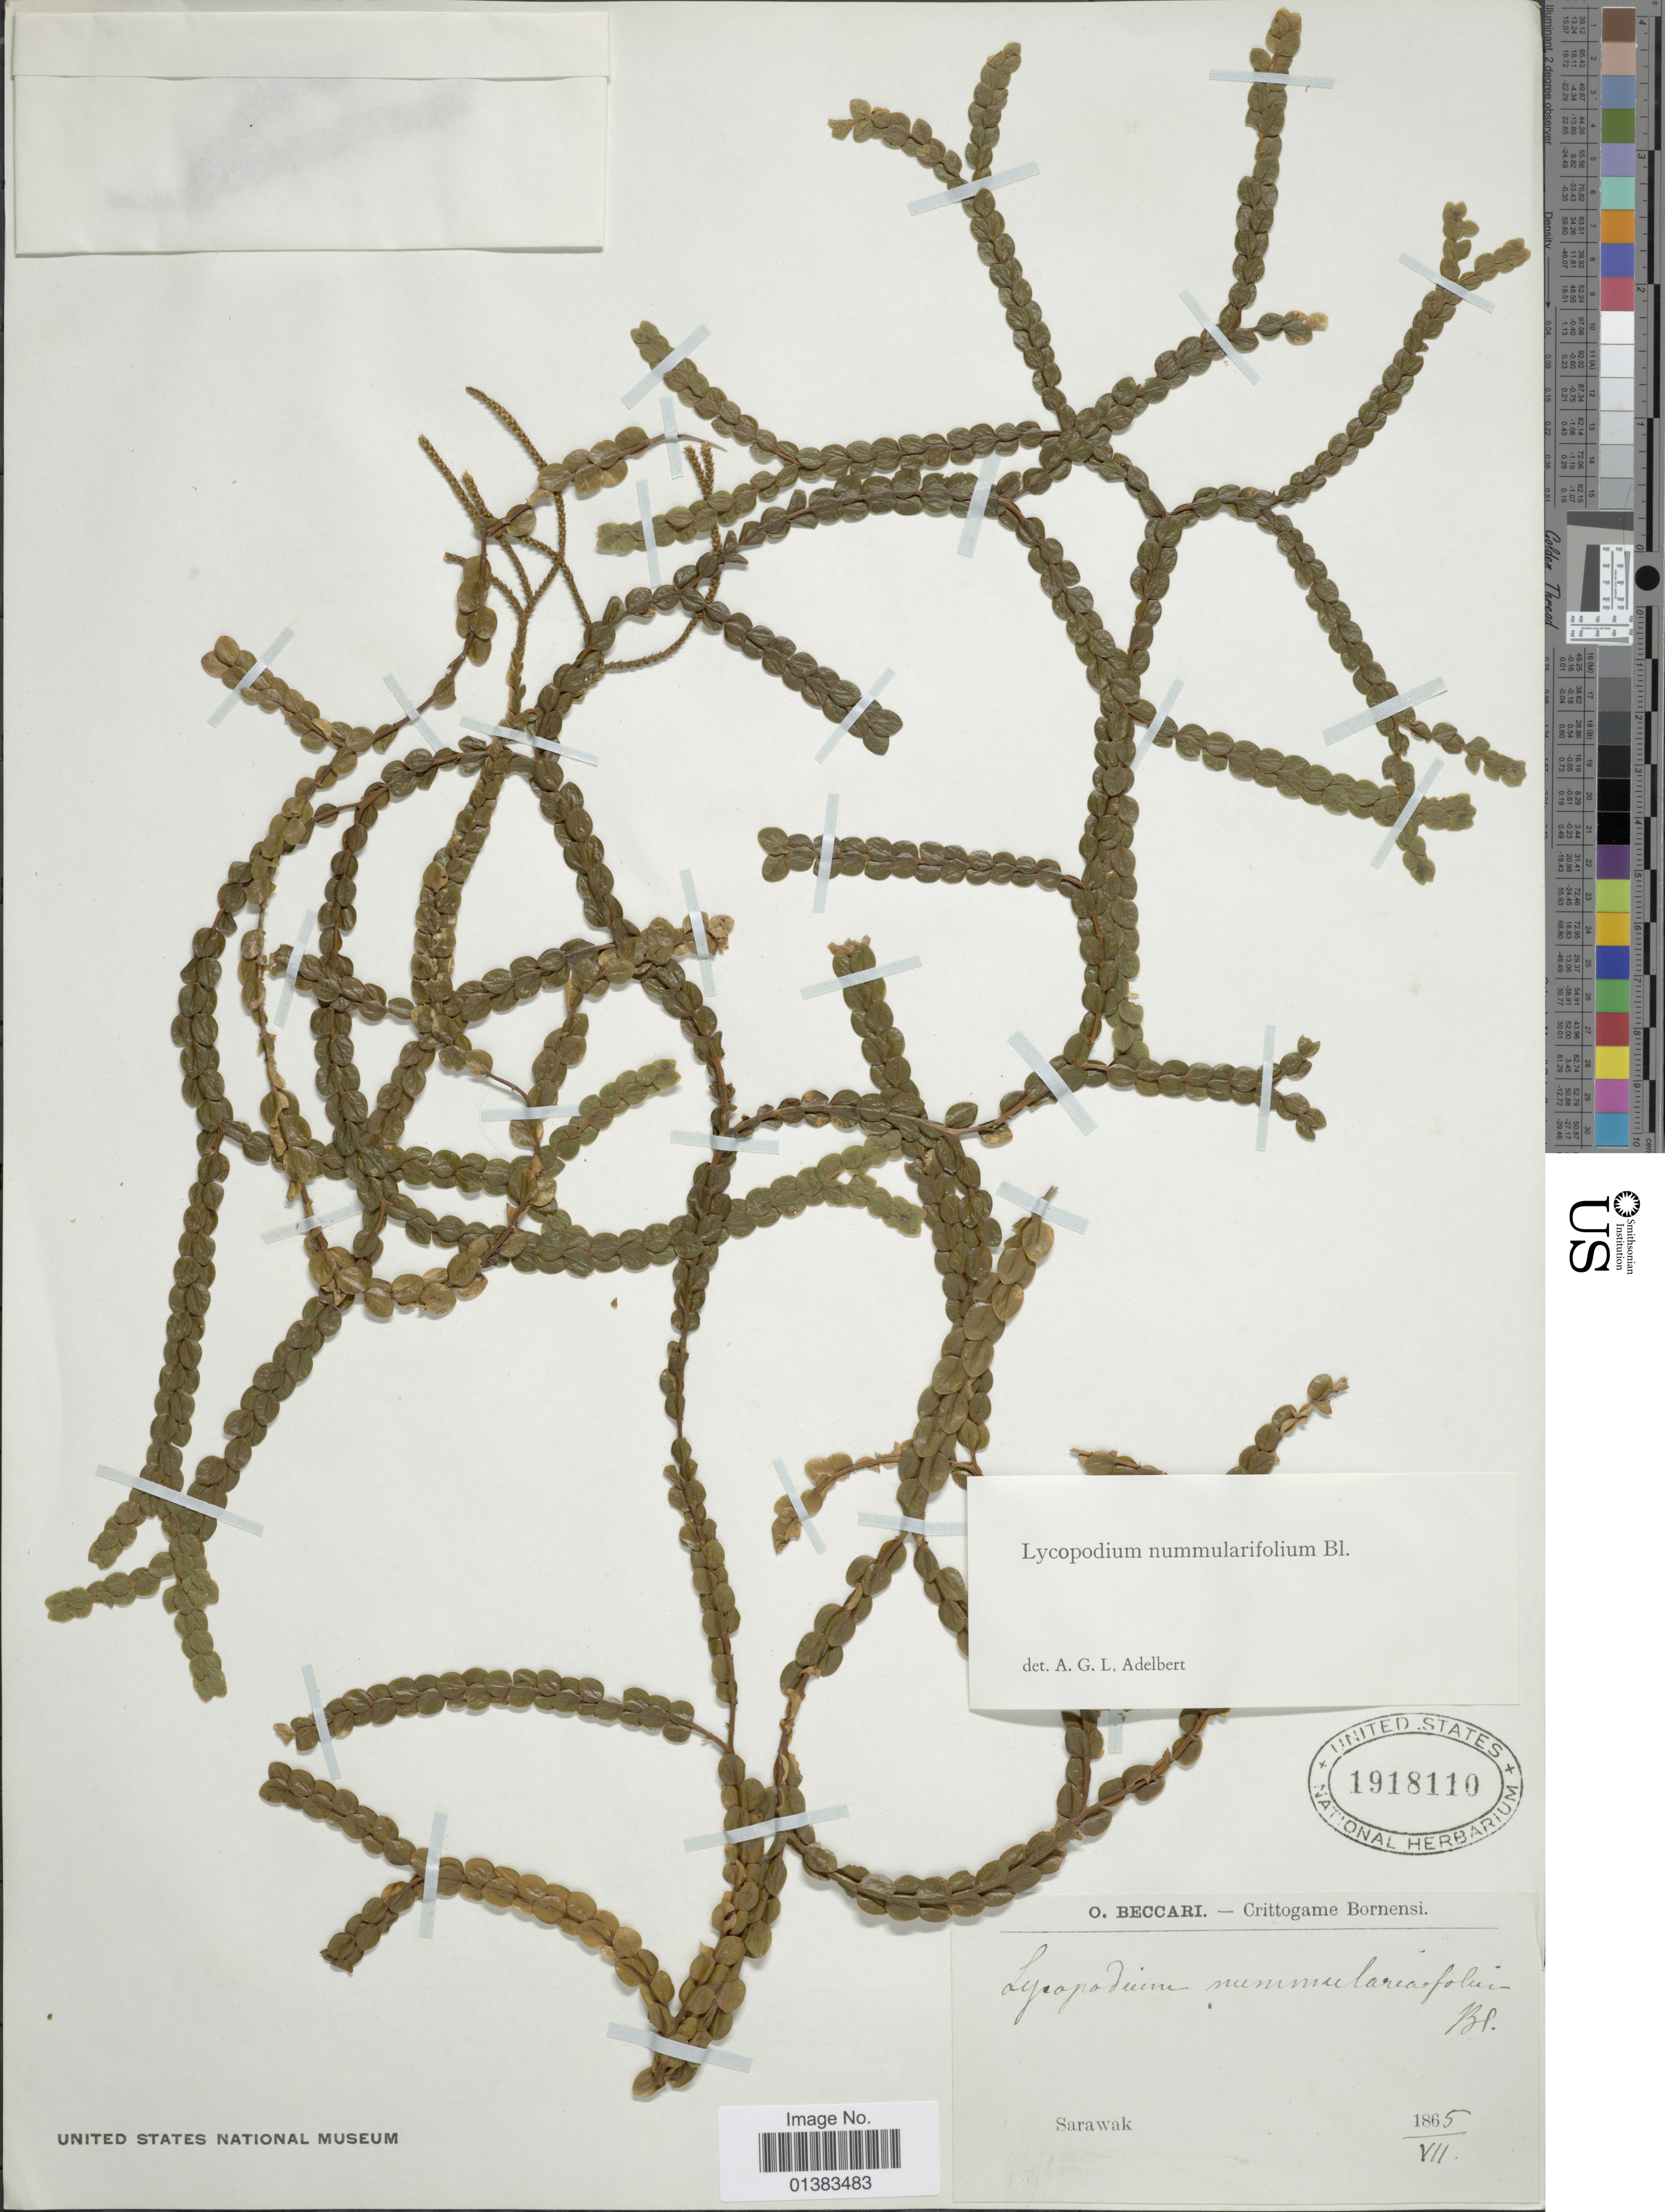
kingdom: Plantae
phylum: Tracheophyta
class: Lycopodiopsida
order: Lycopodiales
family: Lycopodiaceae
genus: Phlegmariurus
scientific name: Phlegmariurus nummulariifolius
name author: (Blume) Ching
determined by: Field, A. R.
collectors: O. Beccari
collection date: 1865-07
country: Malaysia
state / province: Sarawak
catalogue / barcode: US 1918110